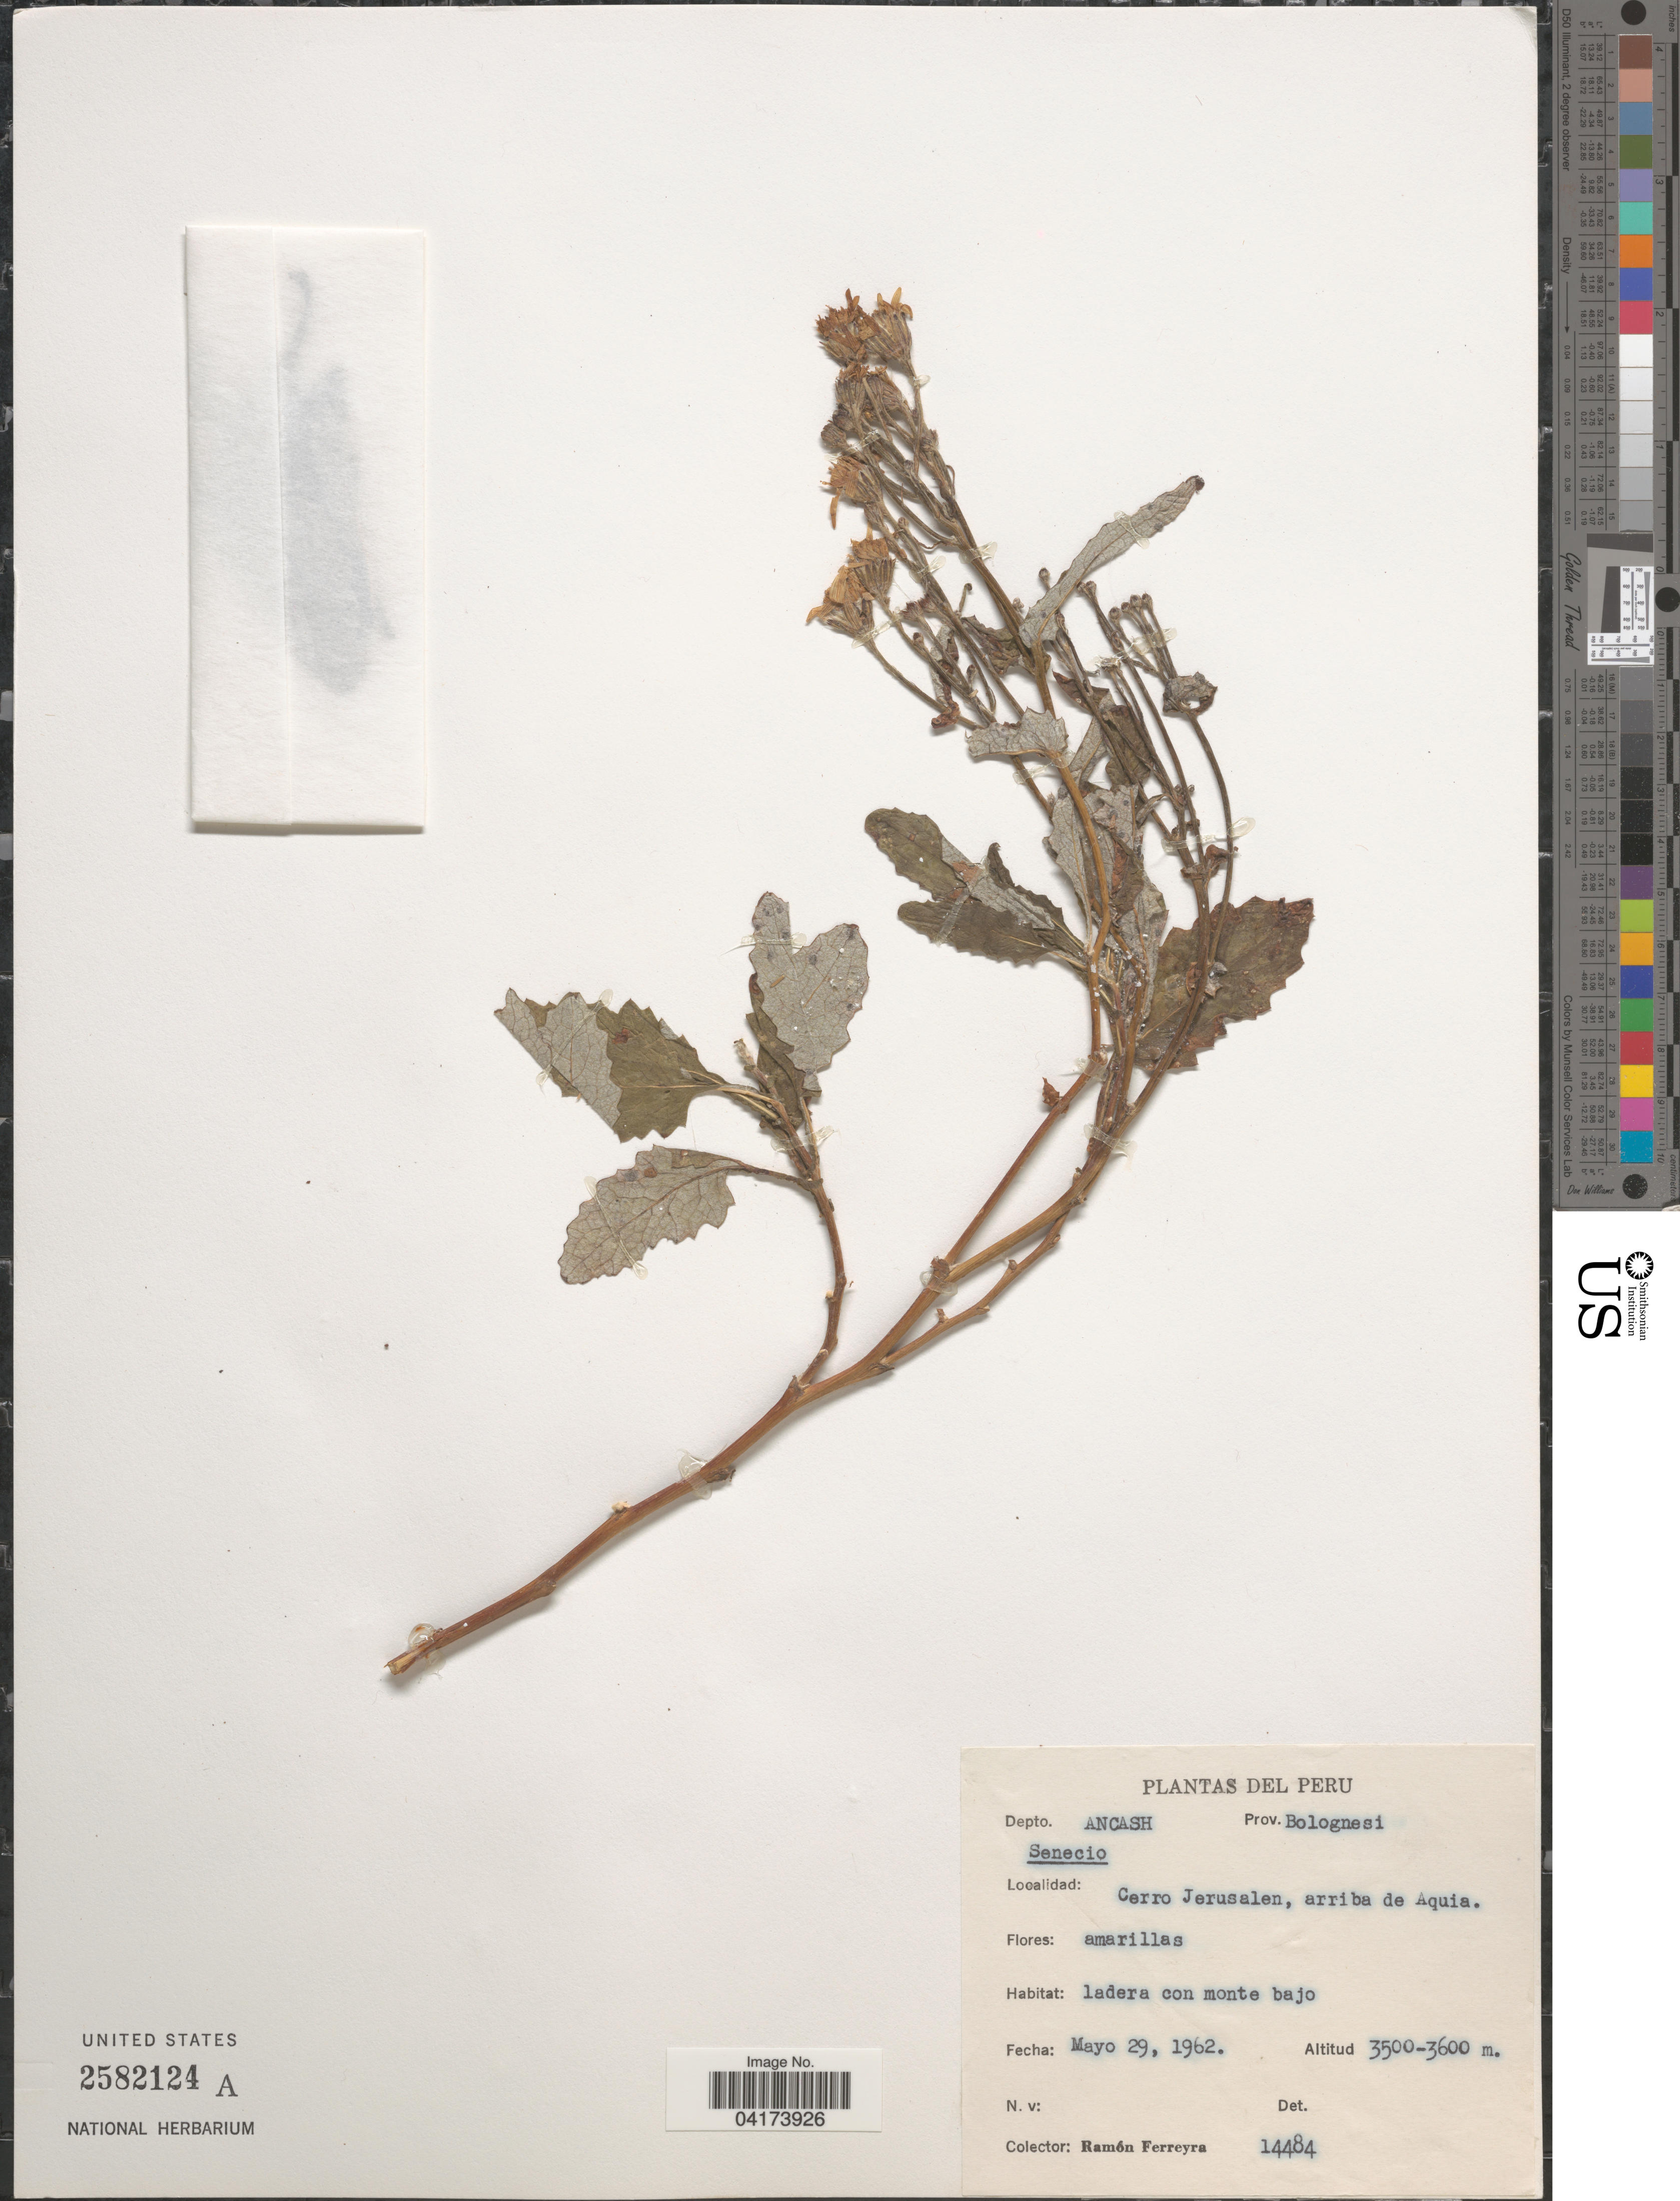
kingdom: Plantae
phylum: Tracheophyta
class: Magnoliopsida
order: Asterales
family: Asteraceae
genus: Senecio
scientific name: Senecio sp.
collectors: R. A. Ferreyra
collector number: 14484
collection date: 1962-05-29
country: Peru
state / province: Ancash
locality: Depto. Ancash. Prov. Bolognesi. Cerro Jerusalen, arriba de Aquia.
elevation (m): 3500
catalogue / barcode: US 2582124A